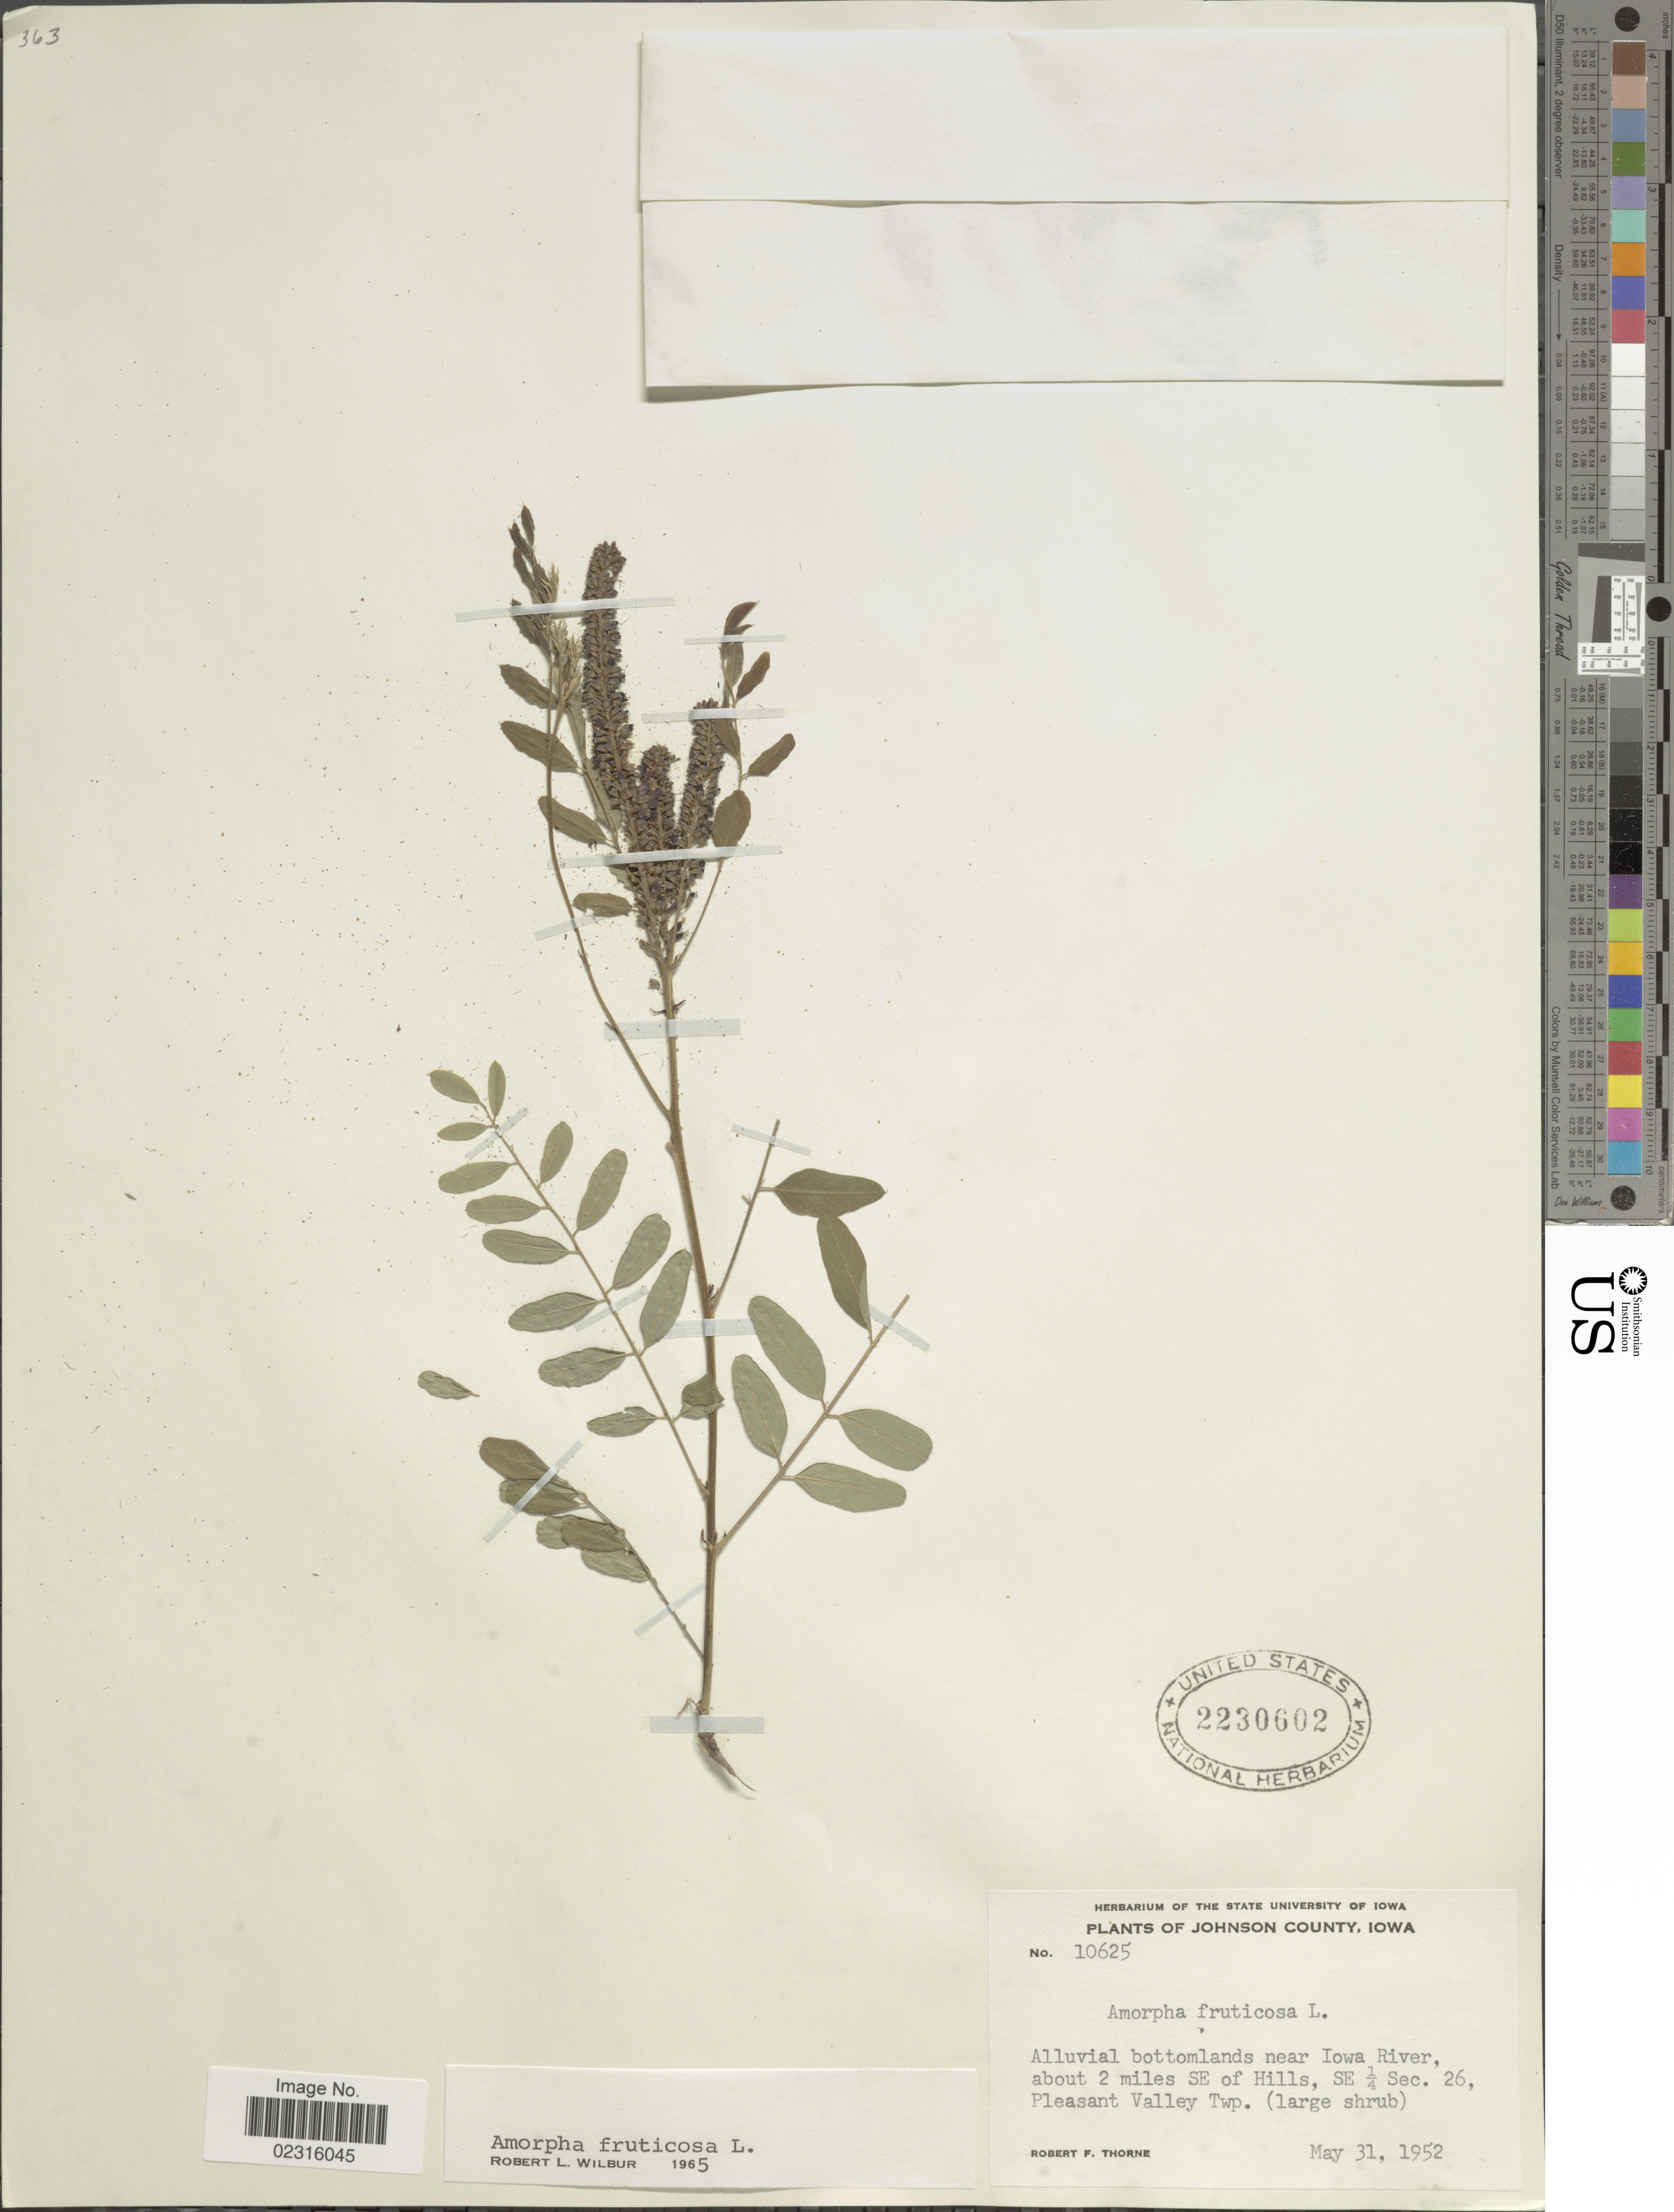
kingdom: Plantae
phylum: Tracheophyta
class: Magnoliopsida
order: Fabales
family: Fabaceae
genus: Amorpha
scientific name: Amorpha fruticosa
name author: L.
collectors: R. F. Thorne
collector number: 10625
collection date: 1952-05-31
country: United States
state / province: Iowa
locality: Johnson County, alluvial bottomlands near Iowa River, about 2 miles SE of Hills, SE 1/4 Sec., 26, Pleasant Valley Twp.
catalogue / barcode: US 2230602